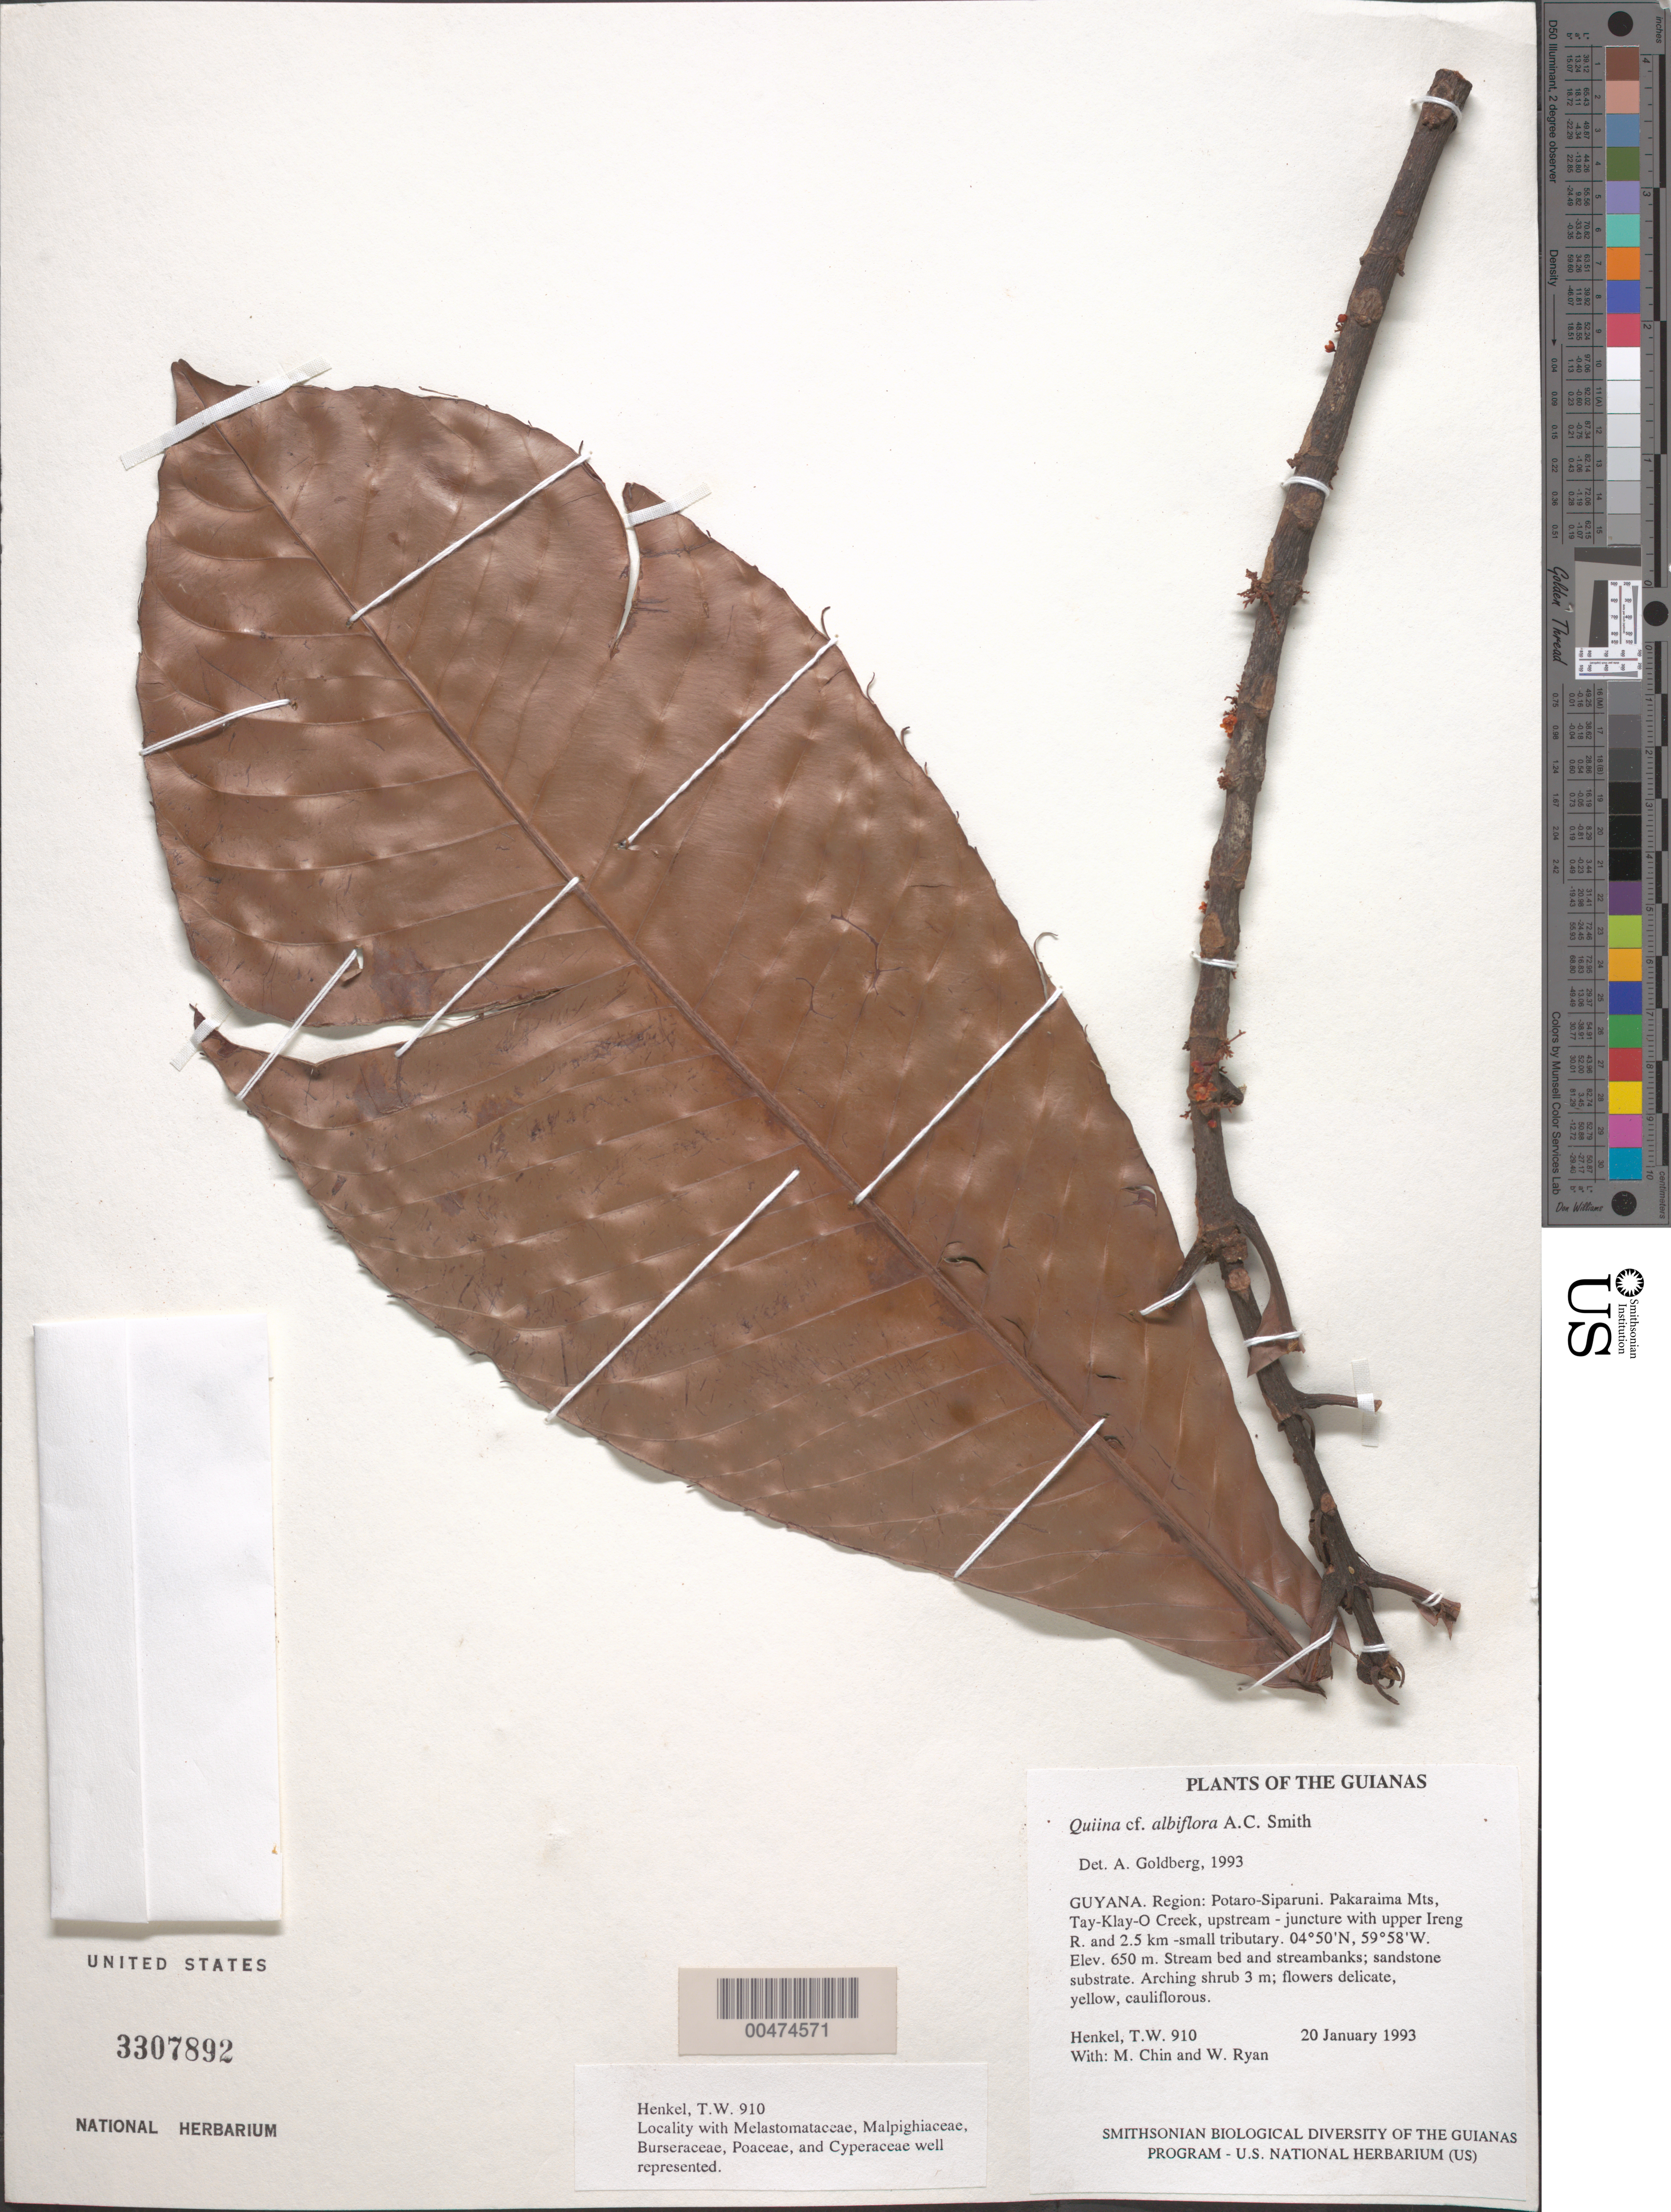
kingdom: Plantae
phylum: Tracheophyta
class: Magnoliopsida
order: Malpighiales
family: Quiinaceae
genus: Quiina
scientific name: Quiina albiflora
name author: A.C. Sm.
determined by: Goldberg, Aaron, (US), NMNH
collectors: T. Henkel, M. Chin & W. Ryan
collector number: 910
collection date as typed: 20 January 1993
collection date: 1993-01-20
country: Guyana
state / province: Potaro-Siparuni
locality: Pakaraima Mts, Tay-Klay-O Creek, upstream - juncture with upper Ireng R. and 2.5 km -small tributary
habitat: Stream bed and streambanks; sandstone substrate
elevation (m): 650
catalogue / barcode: US 3307892